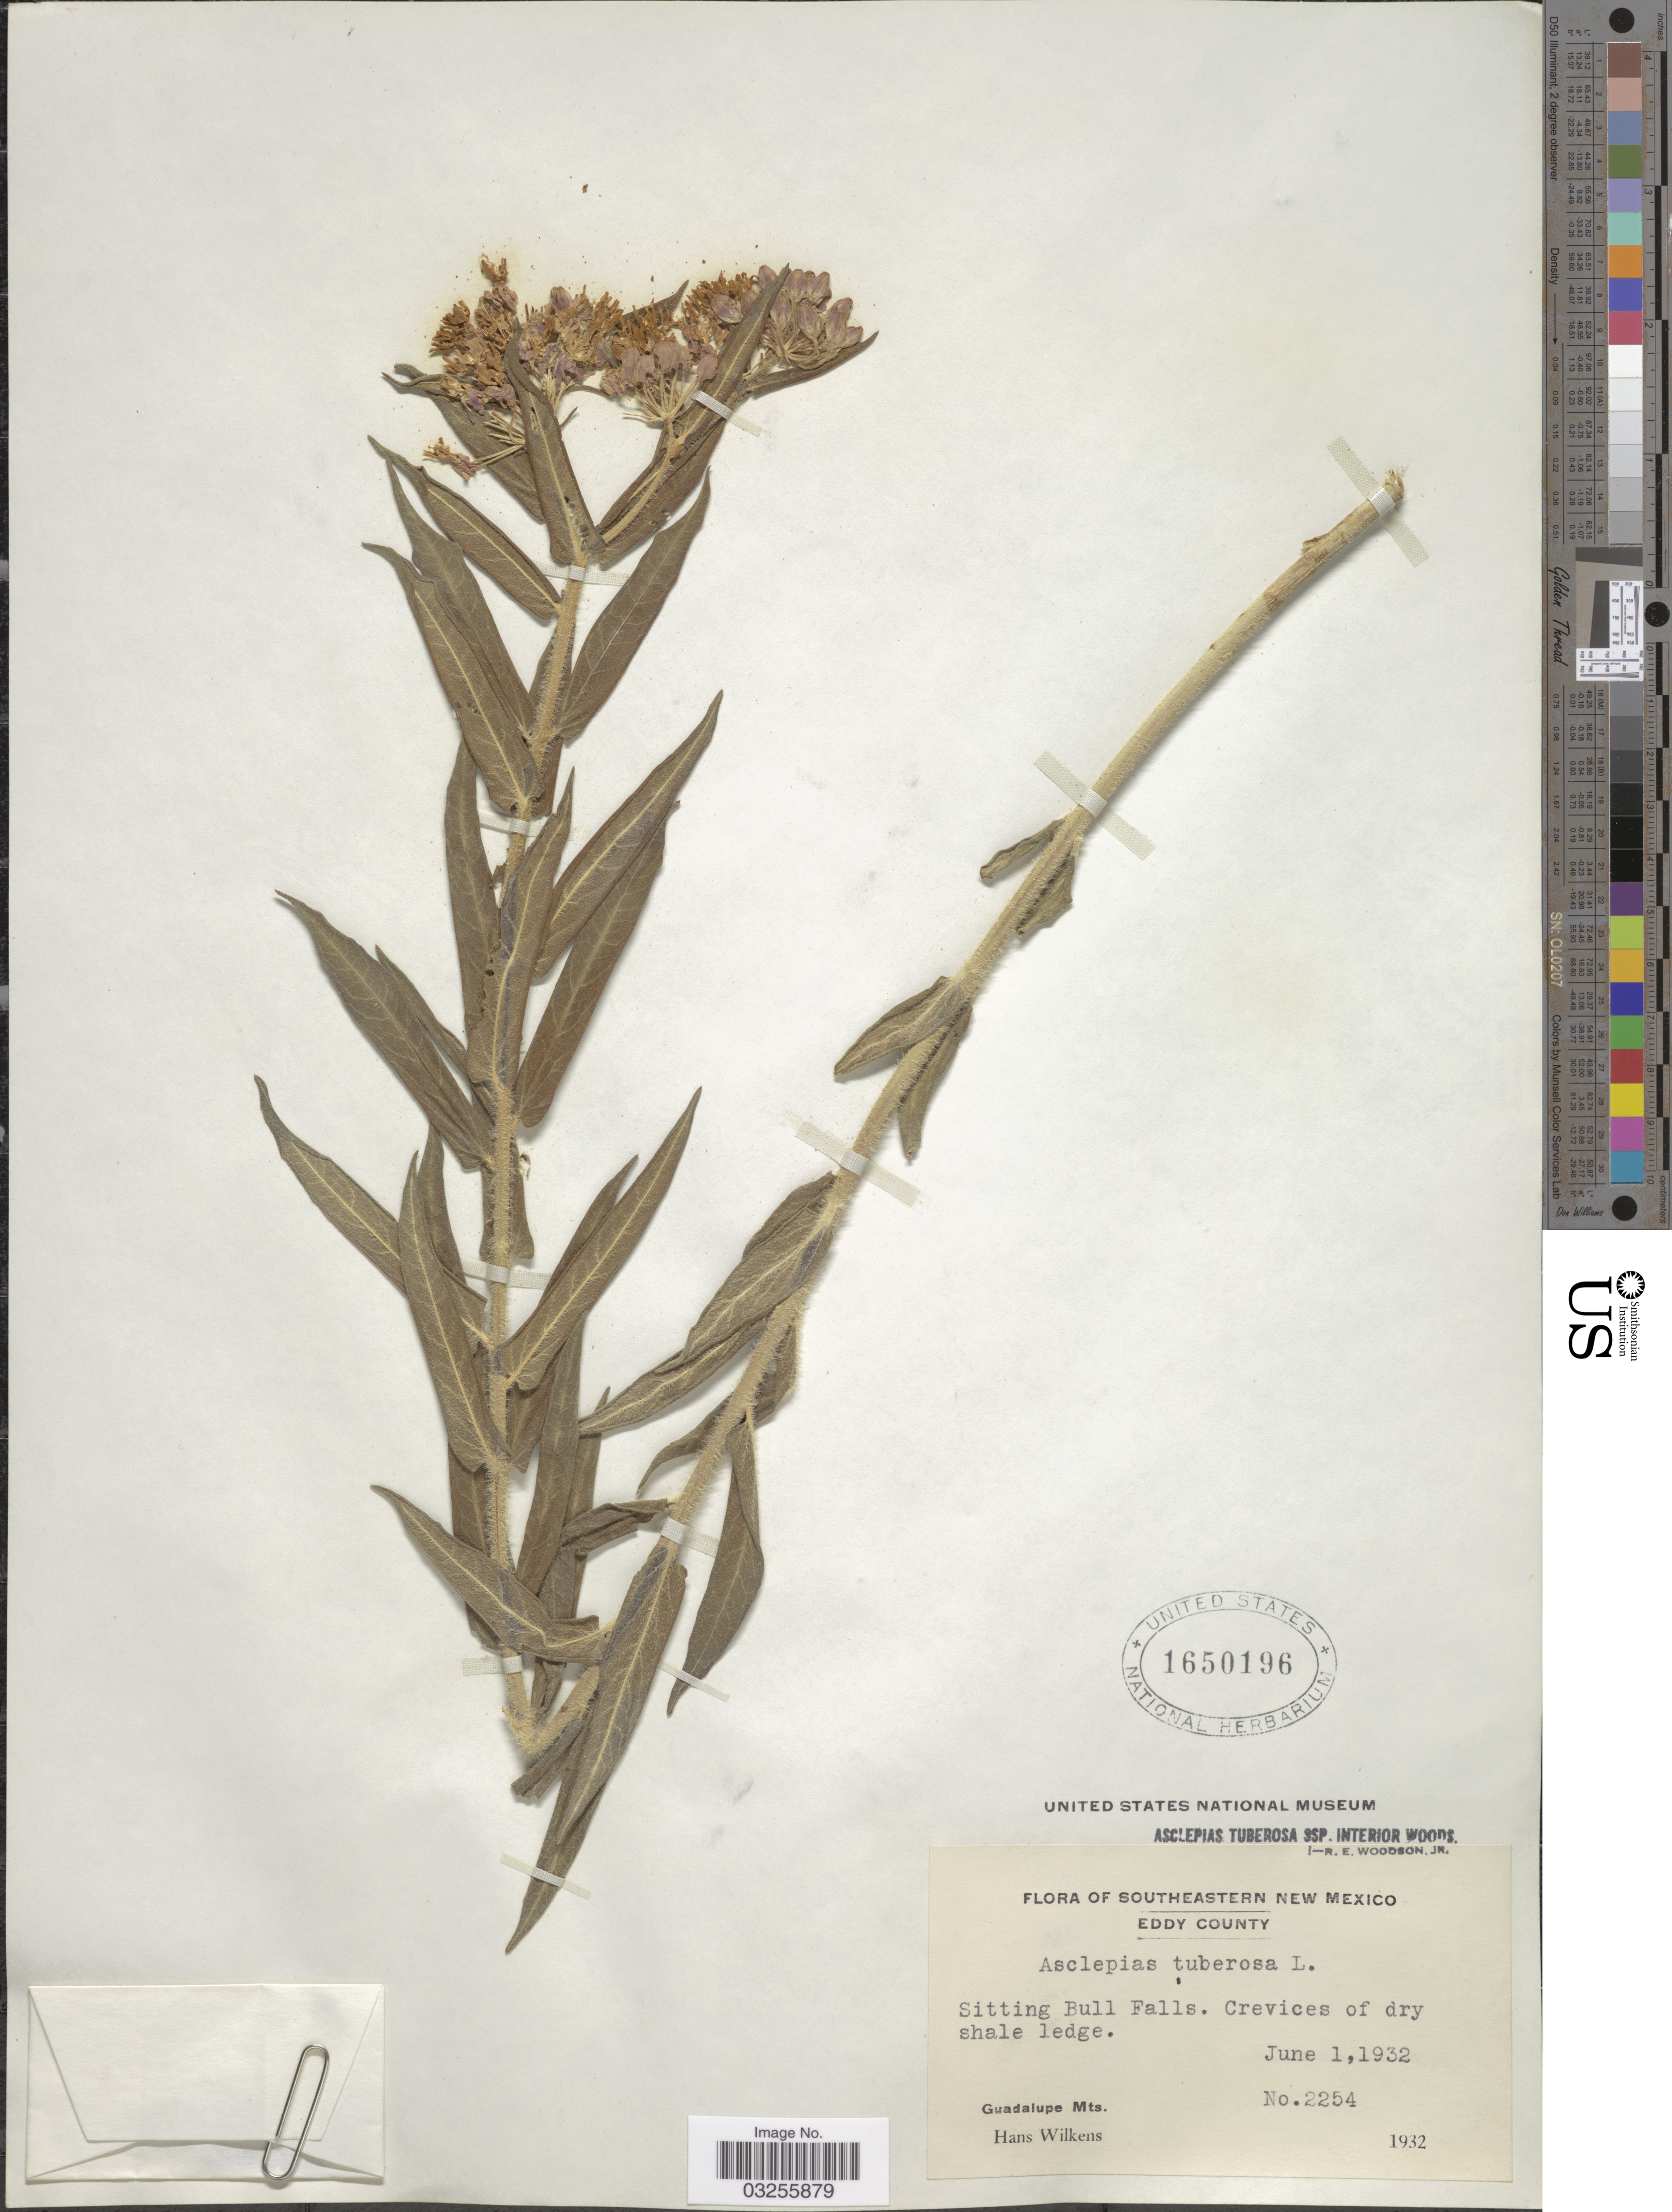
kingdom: Plantae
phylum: Tracheophyta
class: Magnoliopsida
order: Gentianales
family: Apocynaceae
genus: Asclepias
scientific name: Asclepias tuberosa subsp. interior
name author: Woodson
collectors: H. Wilkens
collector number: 2254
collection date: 1932-06-01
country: United States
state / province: New Mexico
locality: Southeastern New Mexico. Eddy County. Sitting Bull Falls. Crevices of dry shale ledge. Guadalupe Mts.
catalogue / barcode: US 1650196